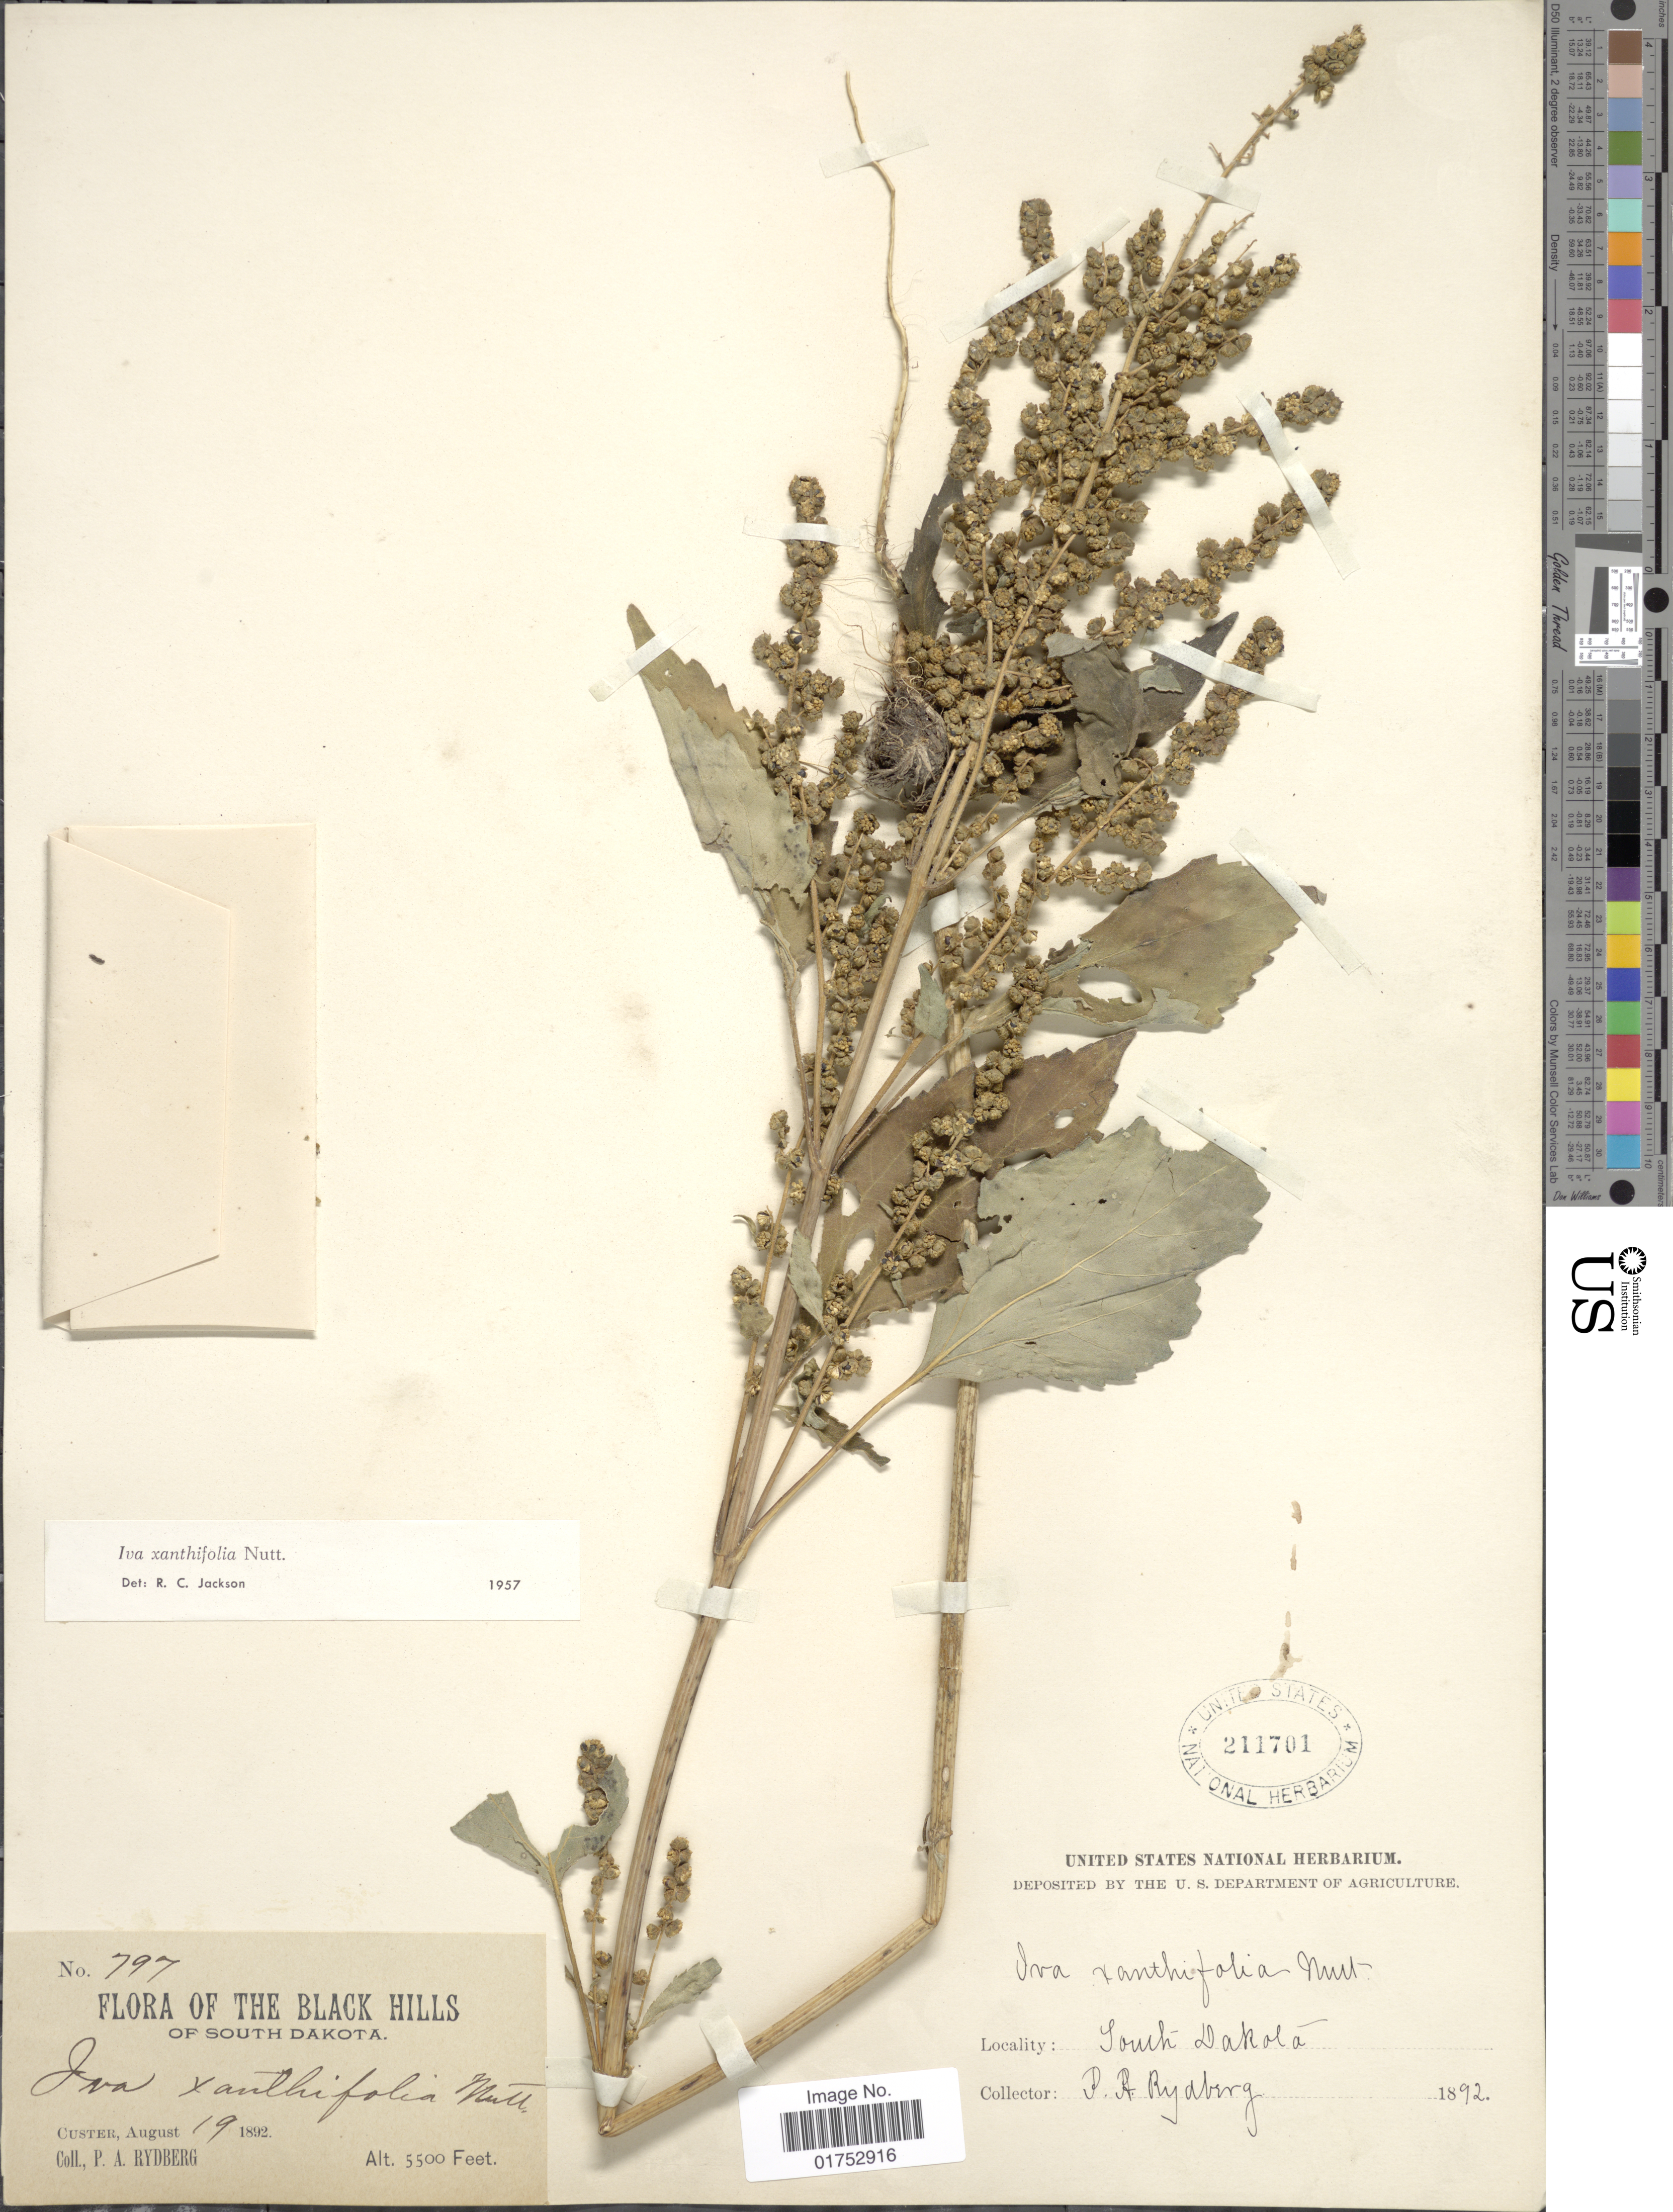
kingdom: Plantae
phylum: Tracheophyta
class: Magnoliopsida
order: Asterales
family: Asteraceae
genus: Iva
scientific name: Iva xanthifolia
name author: Nutt.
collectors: P. A. Rydberg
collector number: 797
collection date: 1892-08-19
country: United States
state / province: South Dakota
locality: Black Hills of South Dakota, Custer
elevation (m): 1676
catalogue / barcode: US 211701